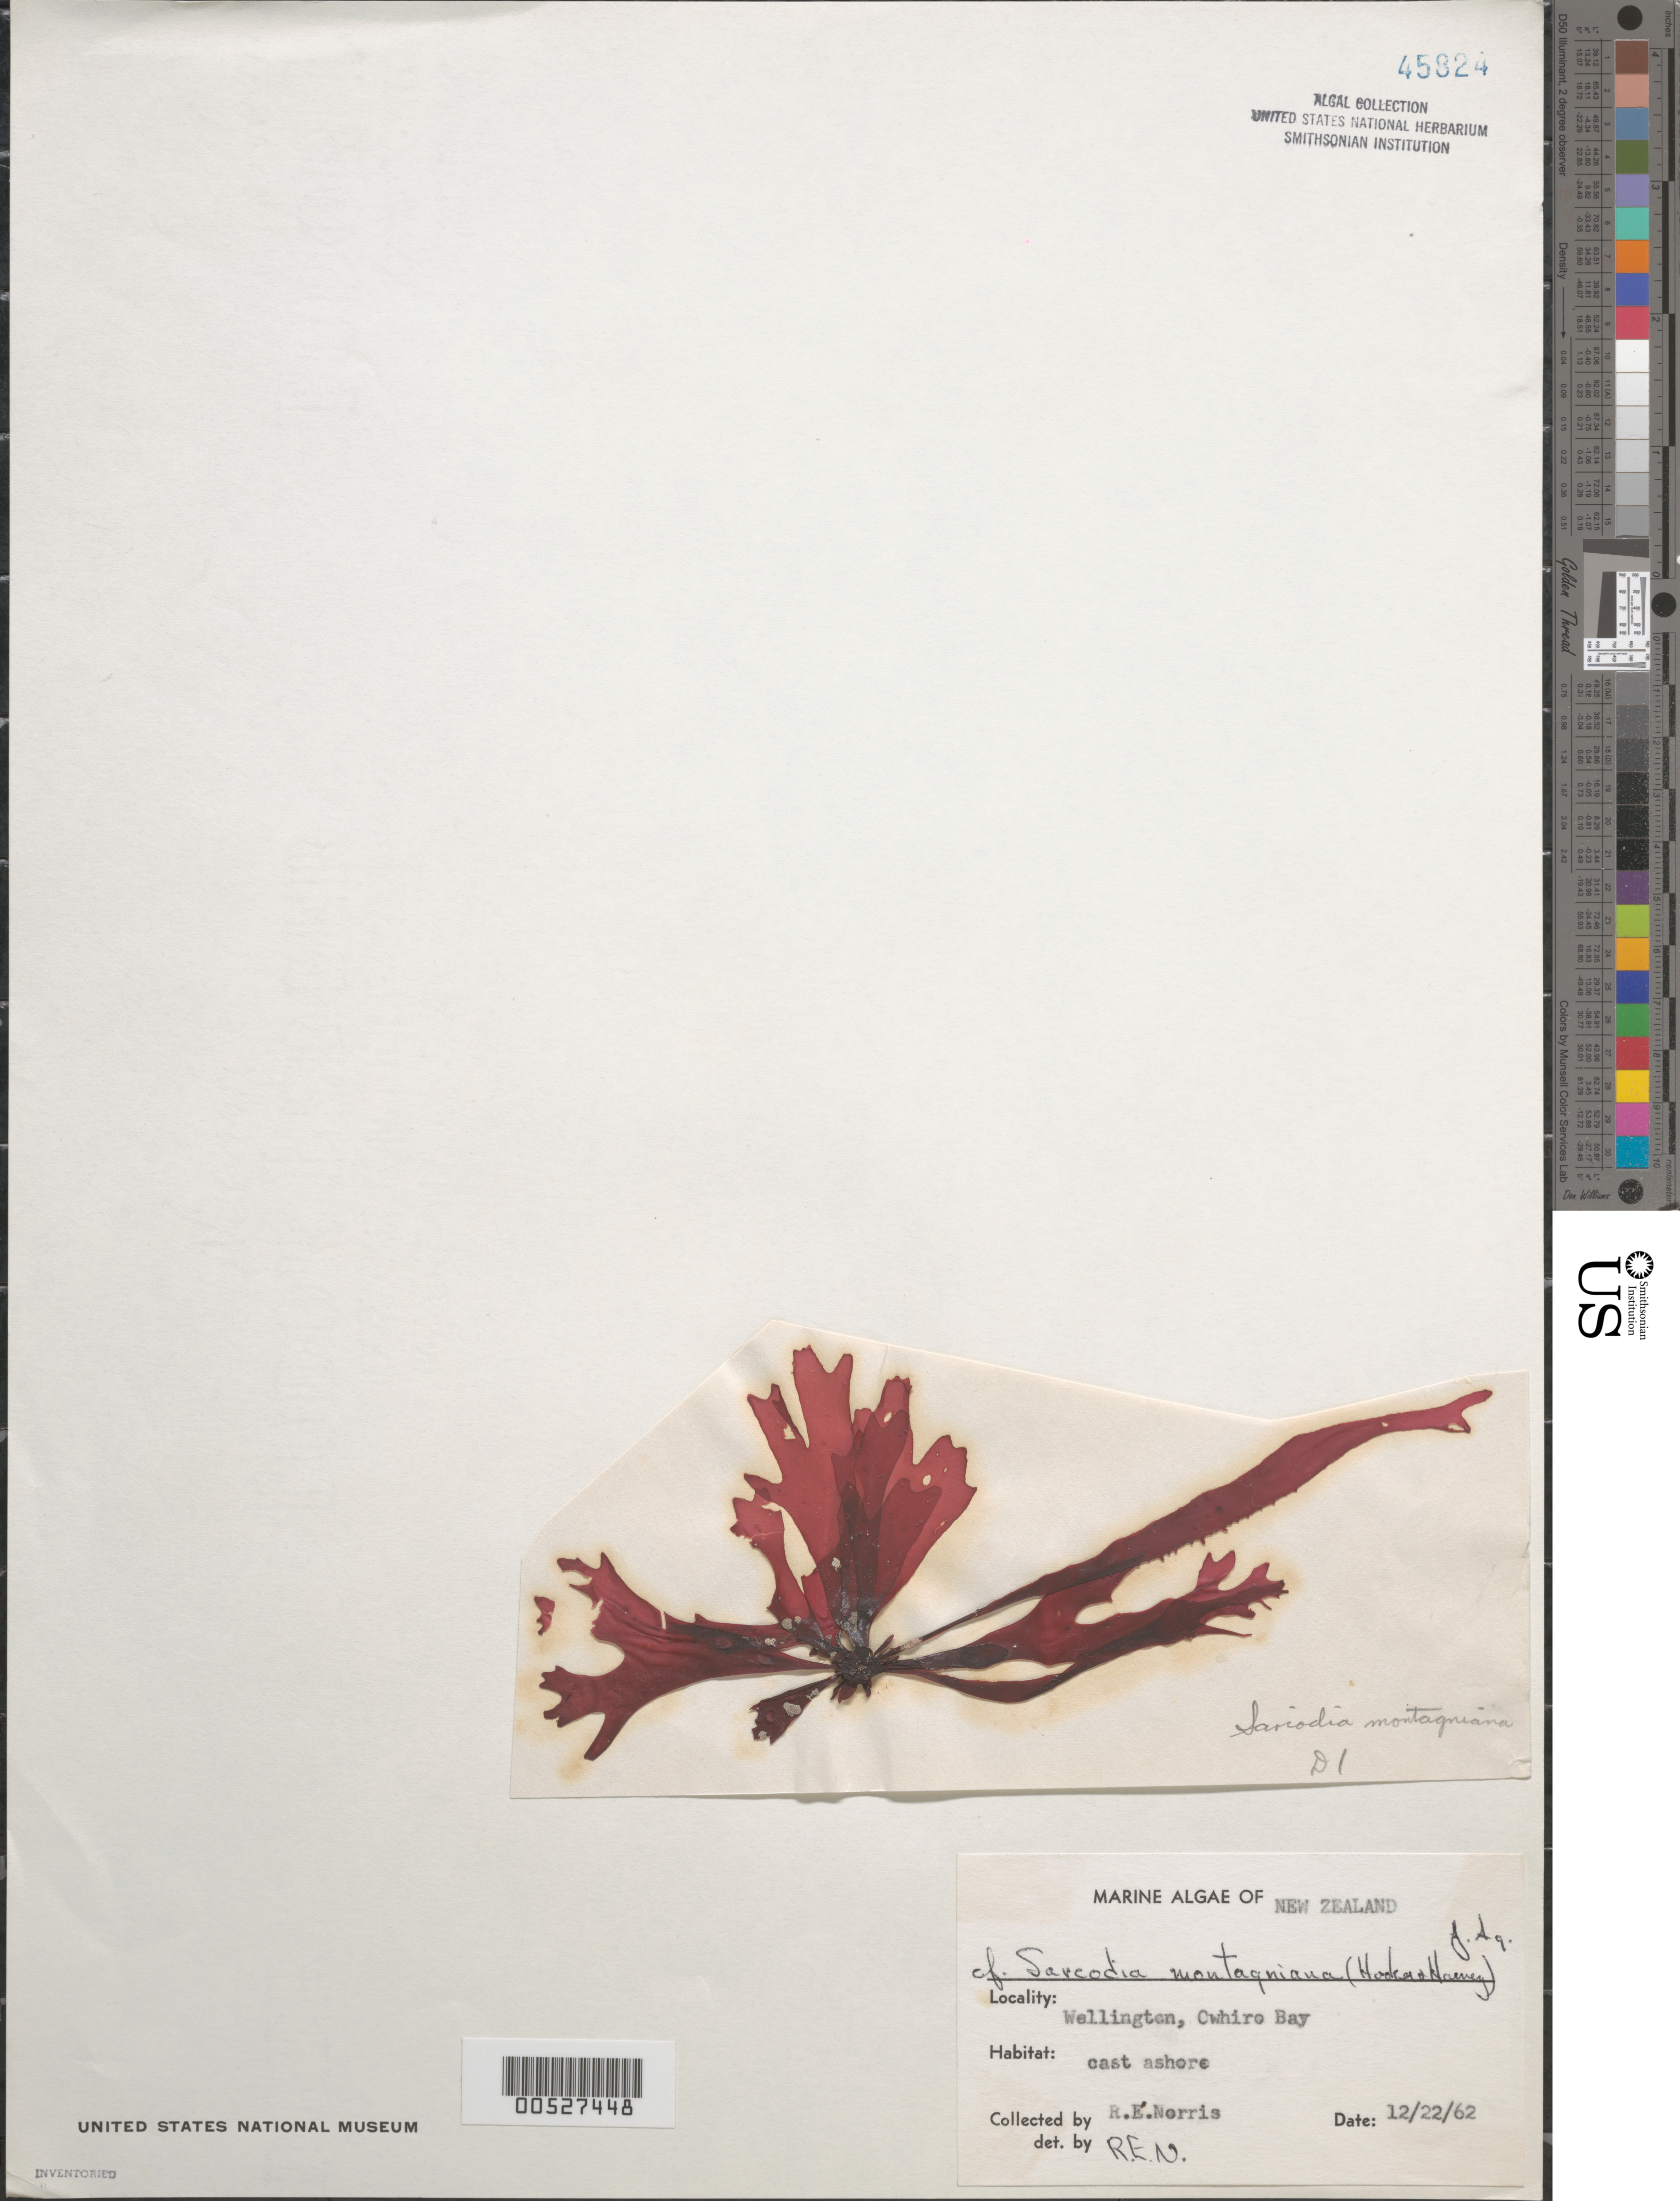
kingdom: Plantae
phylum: Rhodophyta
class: Florideophyceae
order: Gigartinales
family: Sarcodiaceae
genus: Sarcodia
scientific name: Sarcodia montagneana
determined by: Norris, R. E.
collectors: R. E. Norris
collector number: D1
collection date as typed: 22 Dec 1962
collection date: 1962-12-22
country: New Zealand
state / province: Wellington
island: North Island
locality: Wellington, Owhiro Bay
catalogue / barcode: US 45824